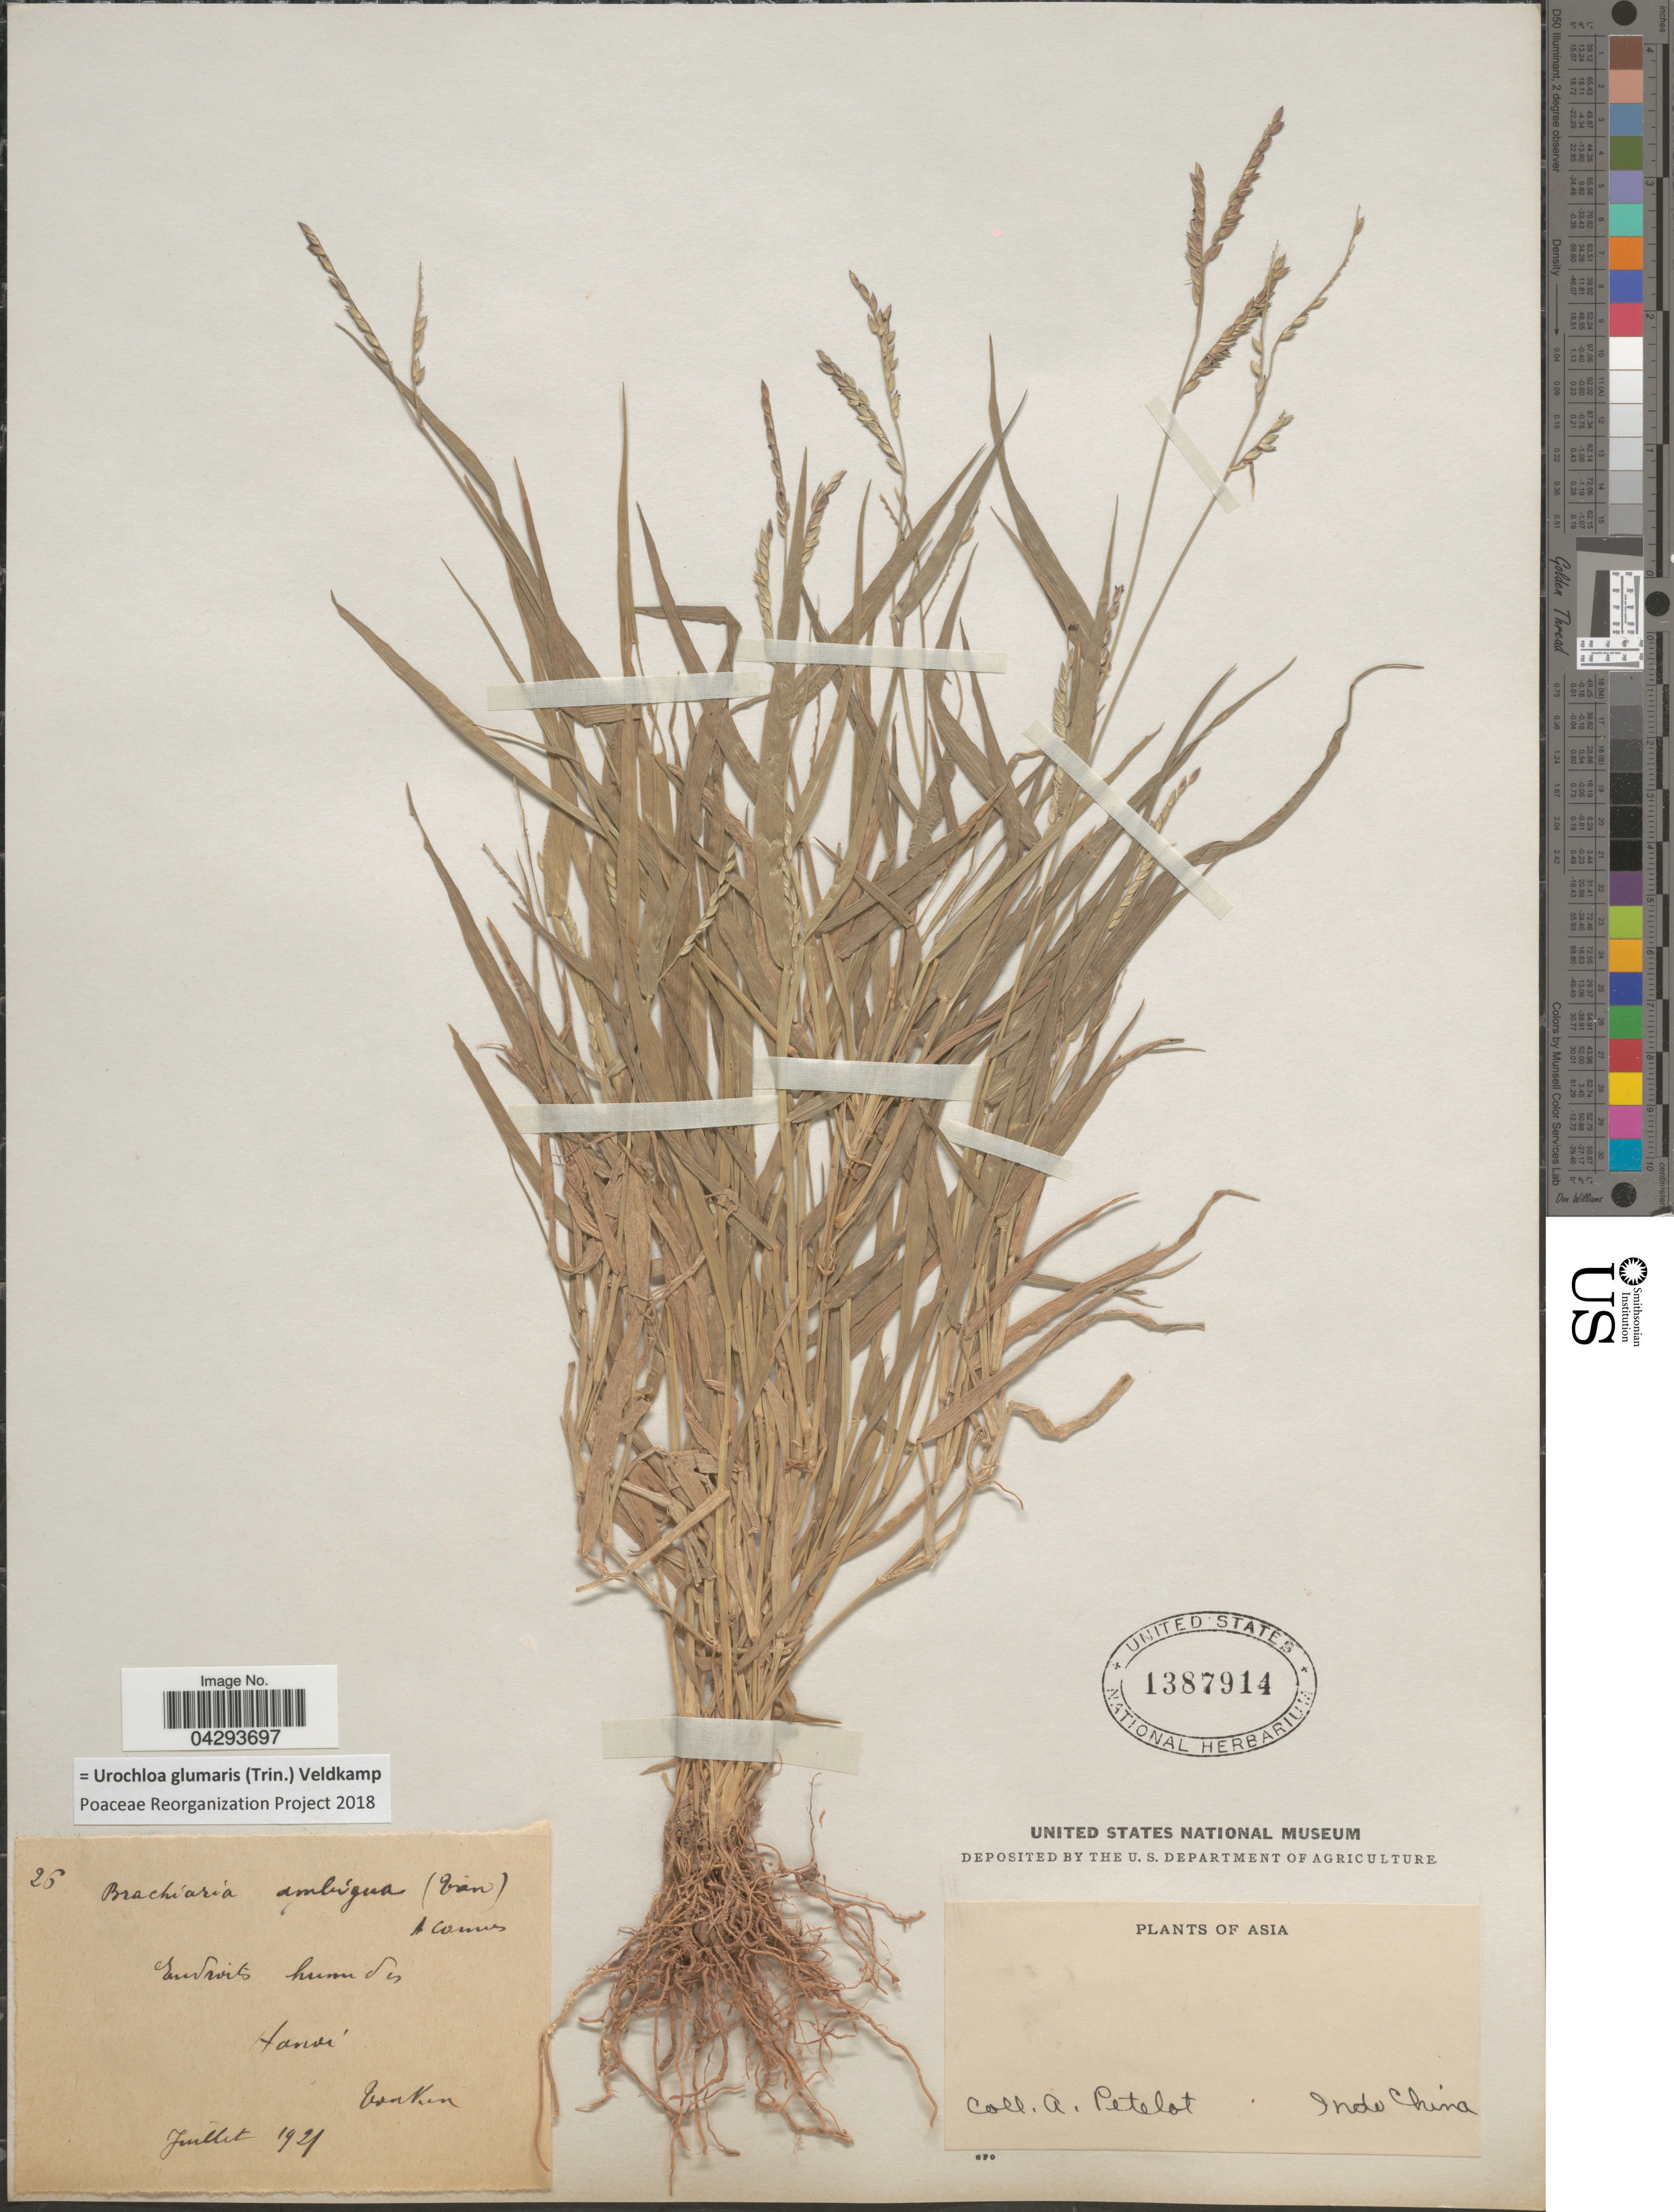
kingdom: Plantae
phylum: Tracheophyta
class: Liliopsida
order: Poales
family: Poaceae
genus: Urochloa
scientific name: Urochloa glumaris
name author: (Trin.) Veldkamp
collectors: A. Petelot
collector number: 26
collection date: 1921-07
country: Vietnam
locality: Hanoi. Tonkin. Indo China. Asia.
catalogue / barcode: US 1387914